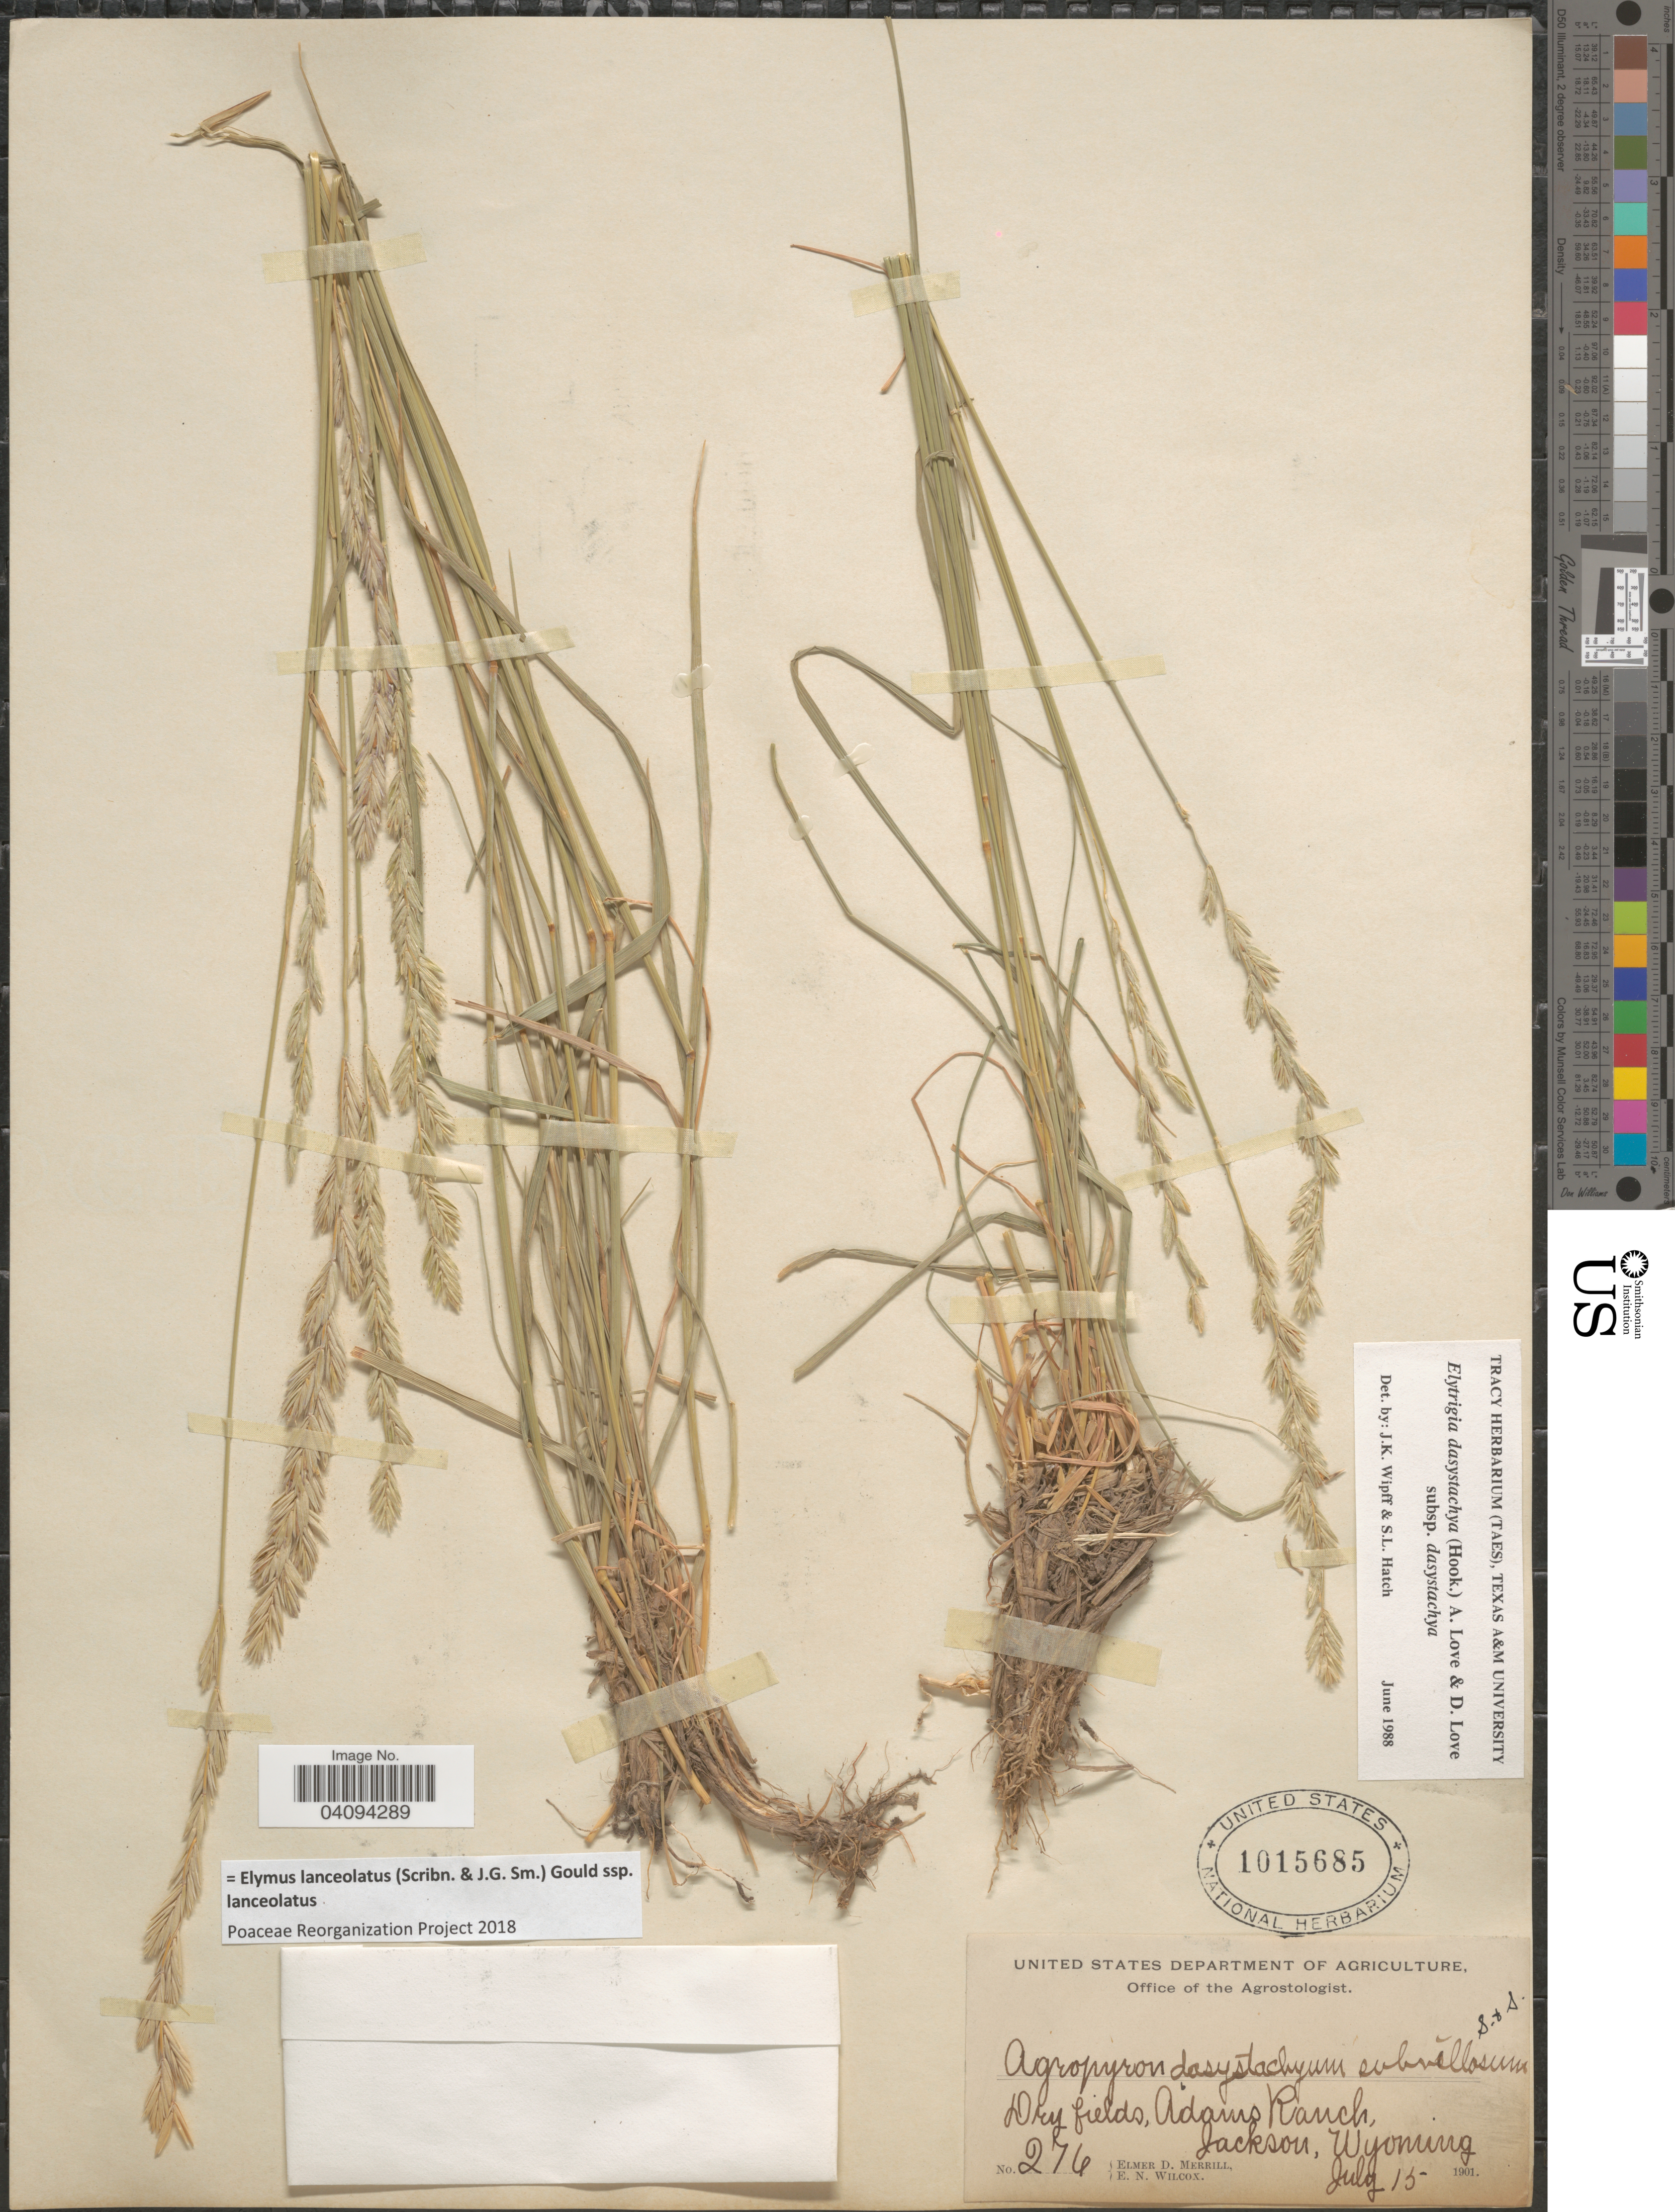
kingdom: Plantae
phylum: Tracheophyta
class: Liliopsida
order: Poales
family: Poaceae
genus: Elymus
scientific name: Elymus lanceolatus subsp. lanceolatus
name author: (Scribn. & J.G. Sm.) Gould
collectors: E. D. Merrill & E. Wilcox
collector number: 276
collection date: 1901-07-15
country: United States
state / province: Wyoming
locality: Dry fields, Adams Ranch, Jackson.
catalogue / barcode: US 1015685